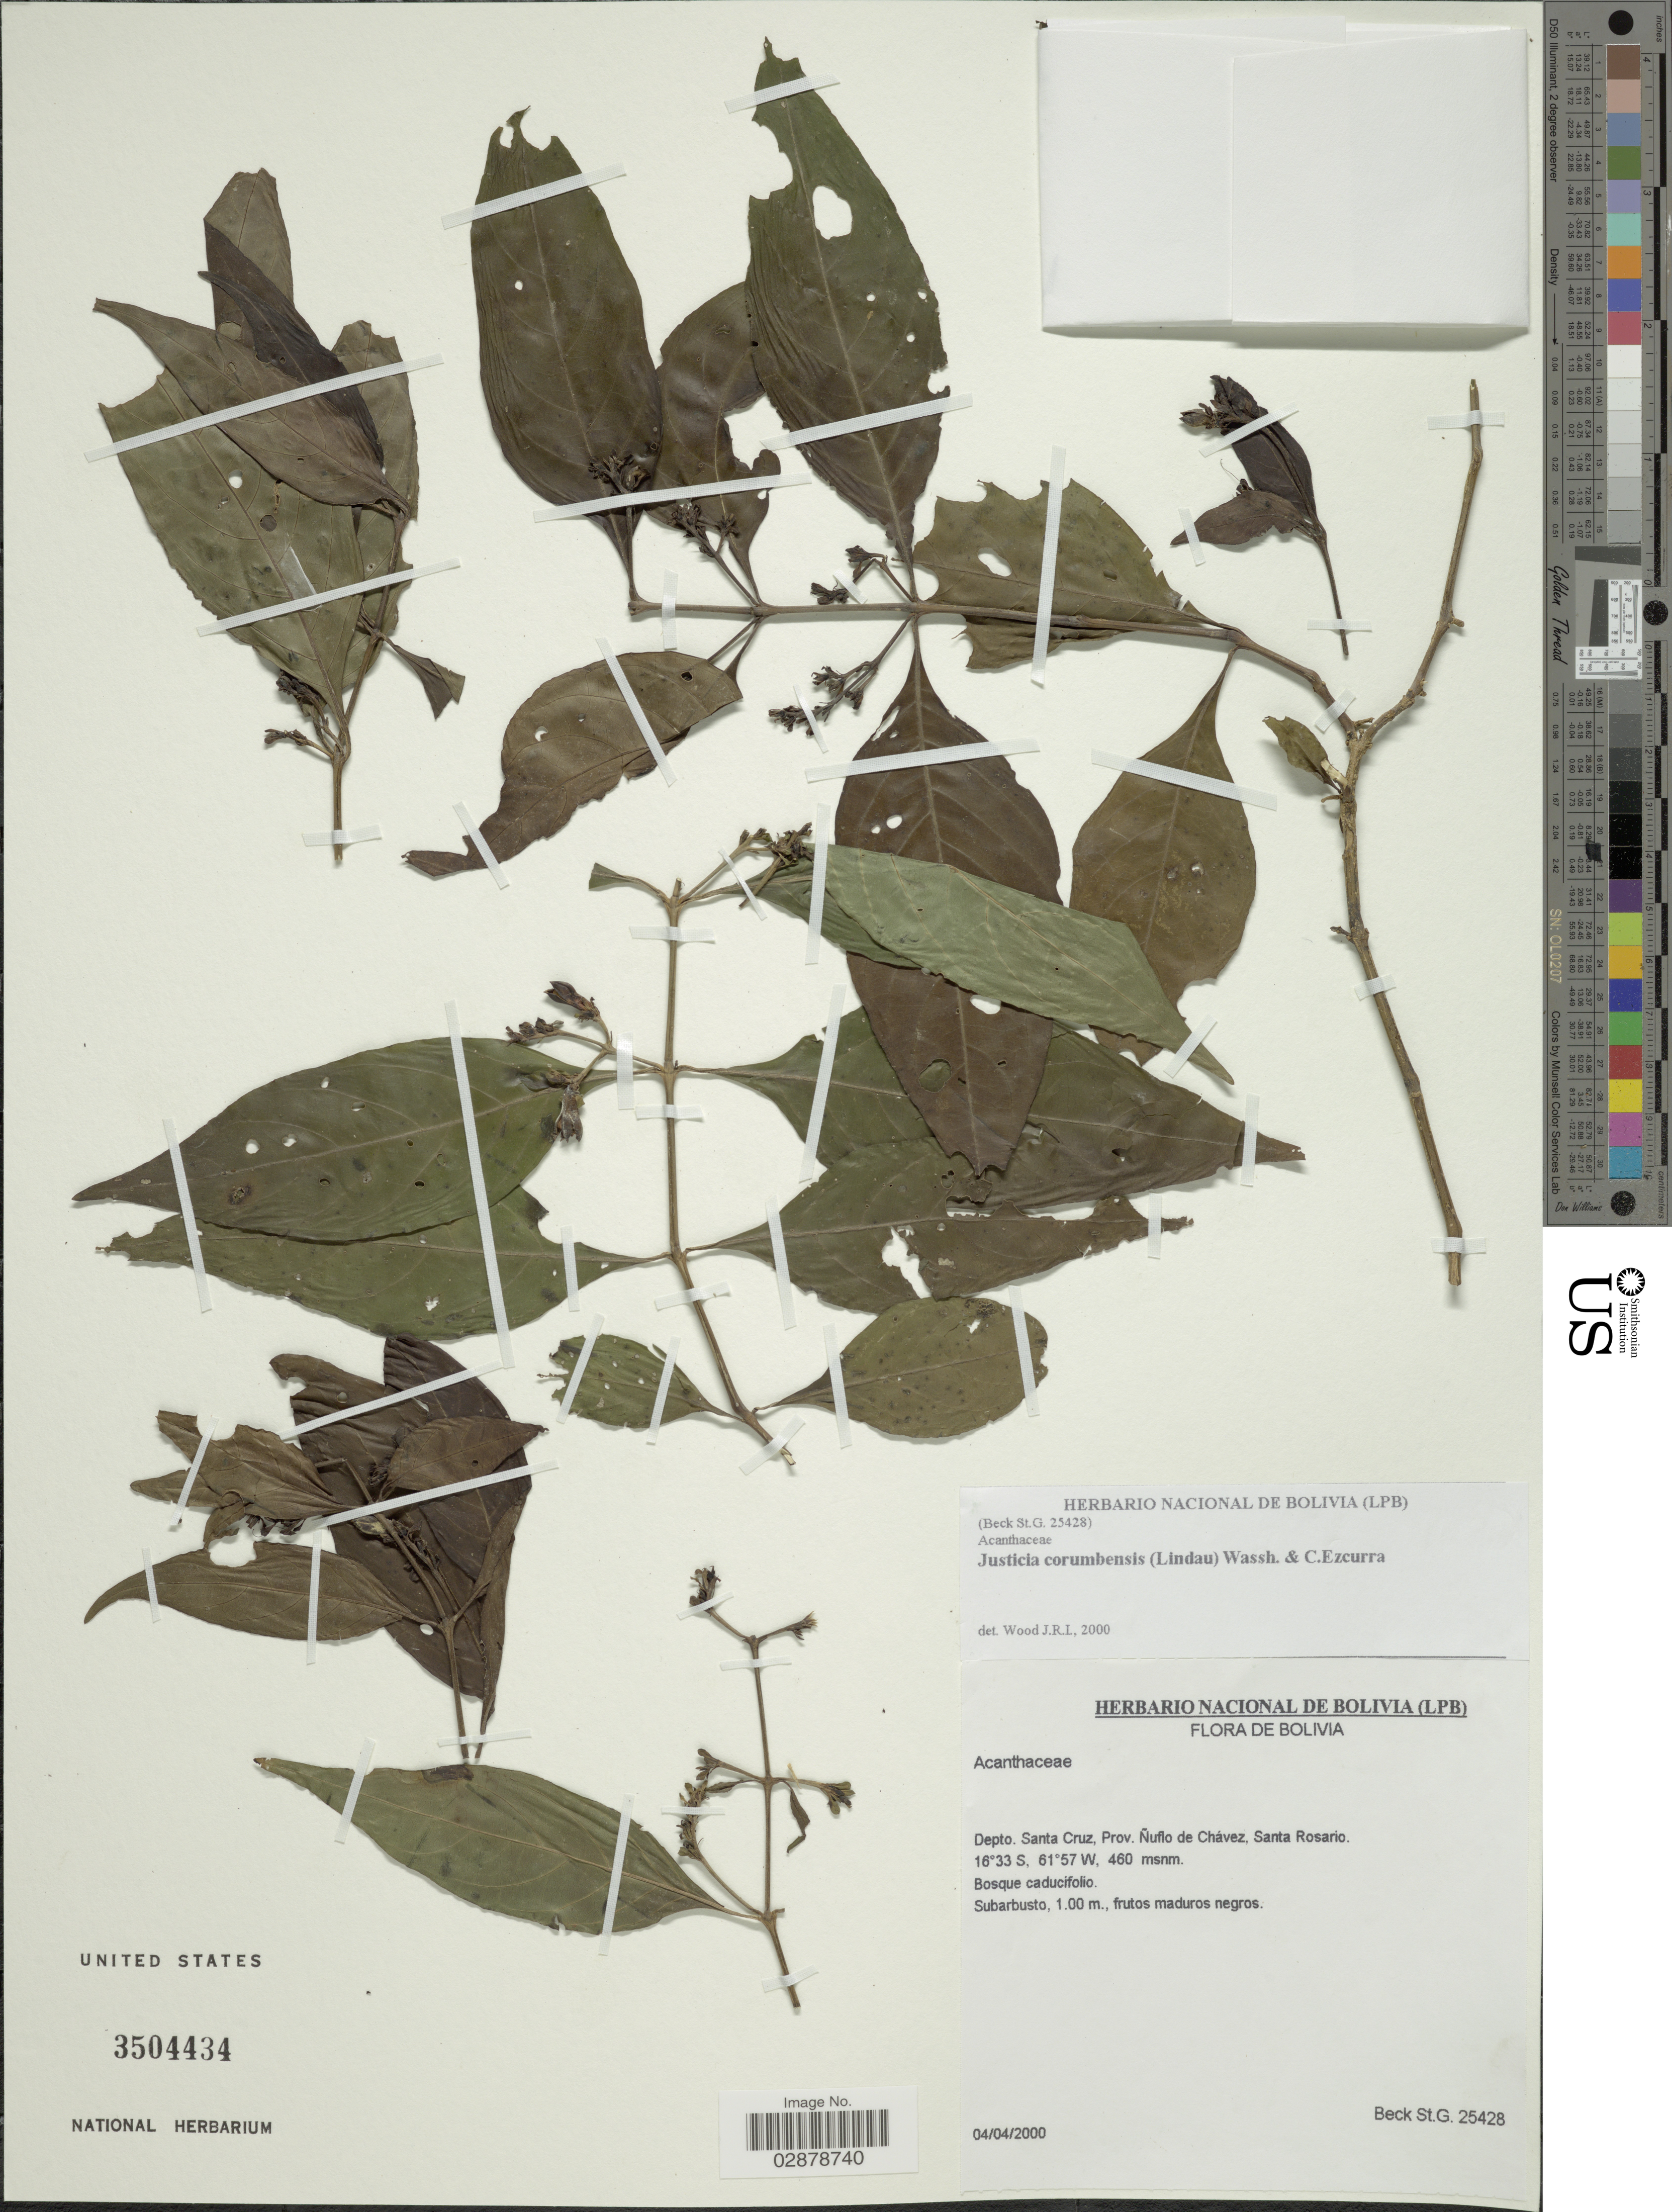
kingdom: Plantae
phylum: Tracheophyta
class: Magnoliopsida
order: Lamiales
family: Acanthaceae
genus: Justicia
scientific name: Justicia corumbensis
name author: (Lindau) Wassh. & C. Ezcurra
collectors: S. G. Beck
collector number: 25428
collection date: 2000-04-04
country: Bolivia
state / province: Santa Cruz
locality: Depto. Santa Cruz, prov. Ñuflo de Chávez, Santa Rosario.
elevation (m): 460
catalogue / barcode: US 3504434